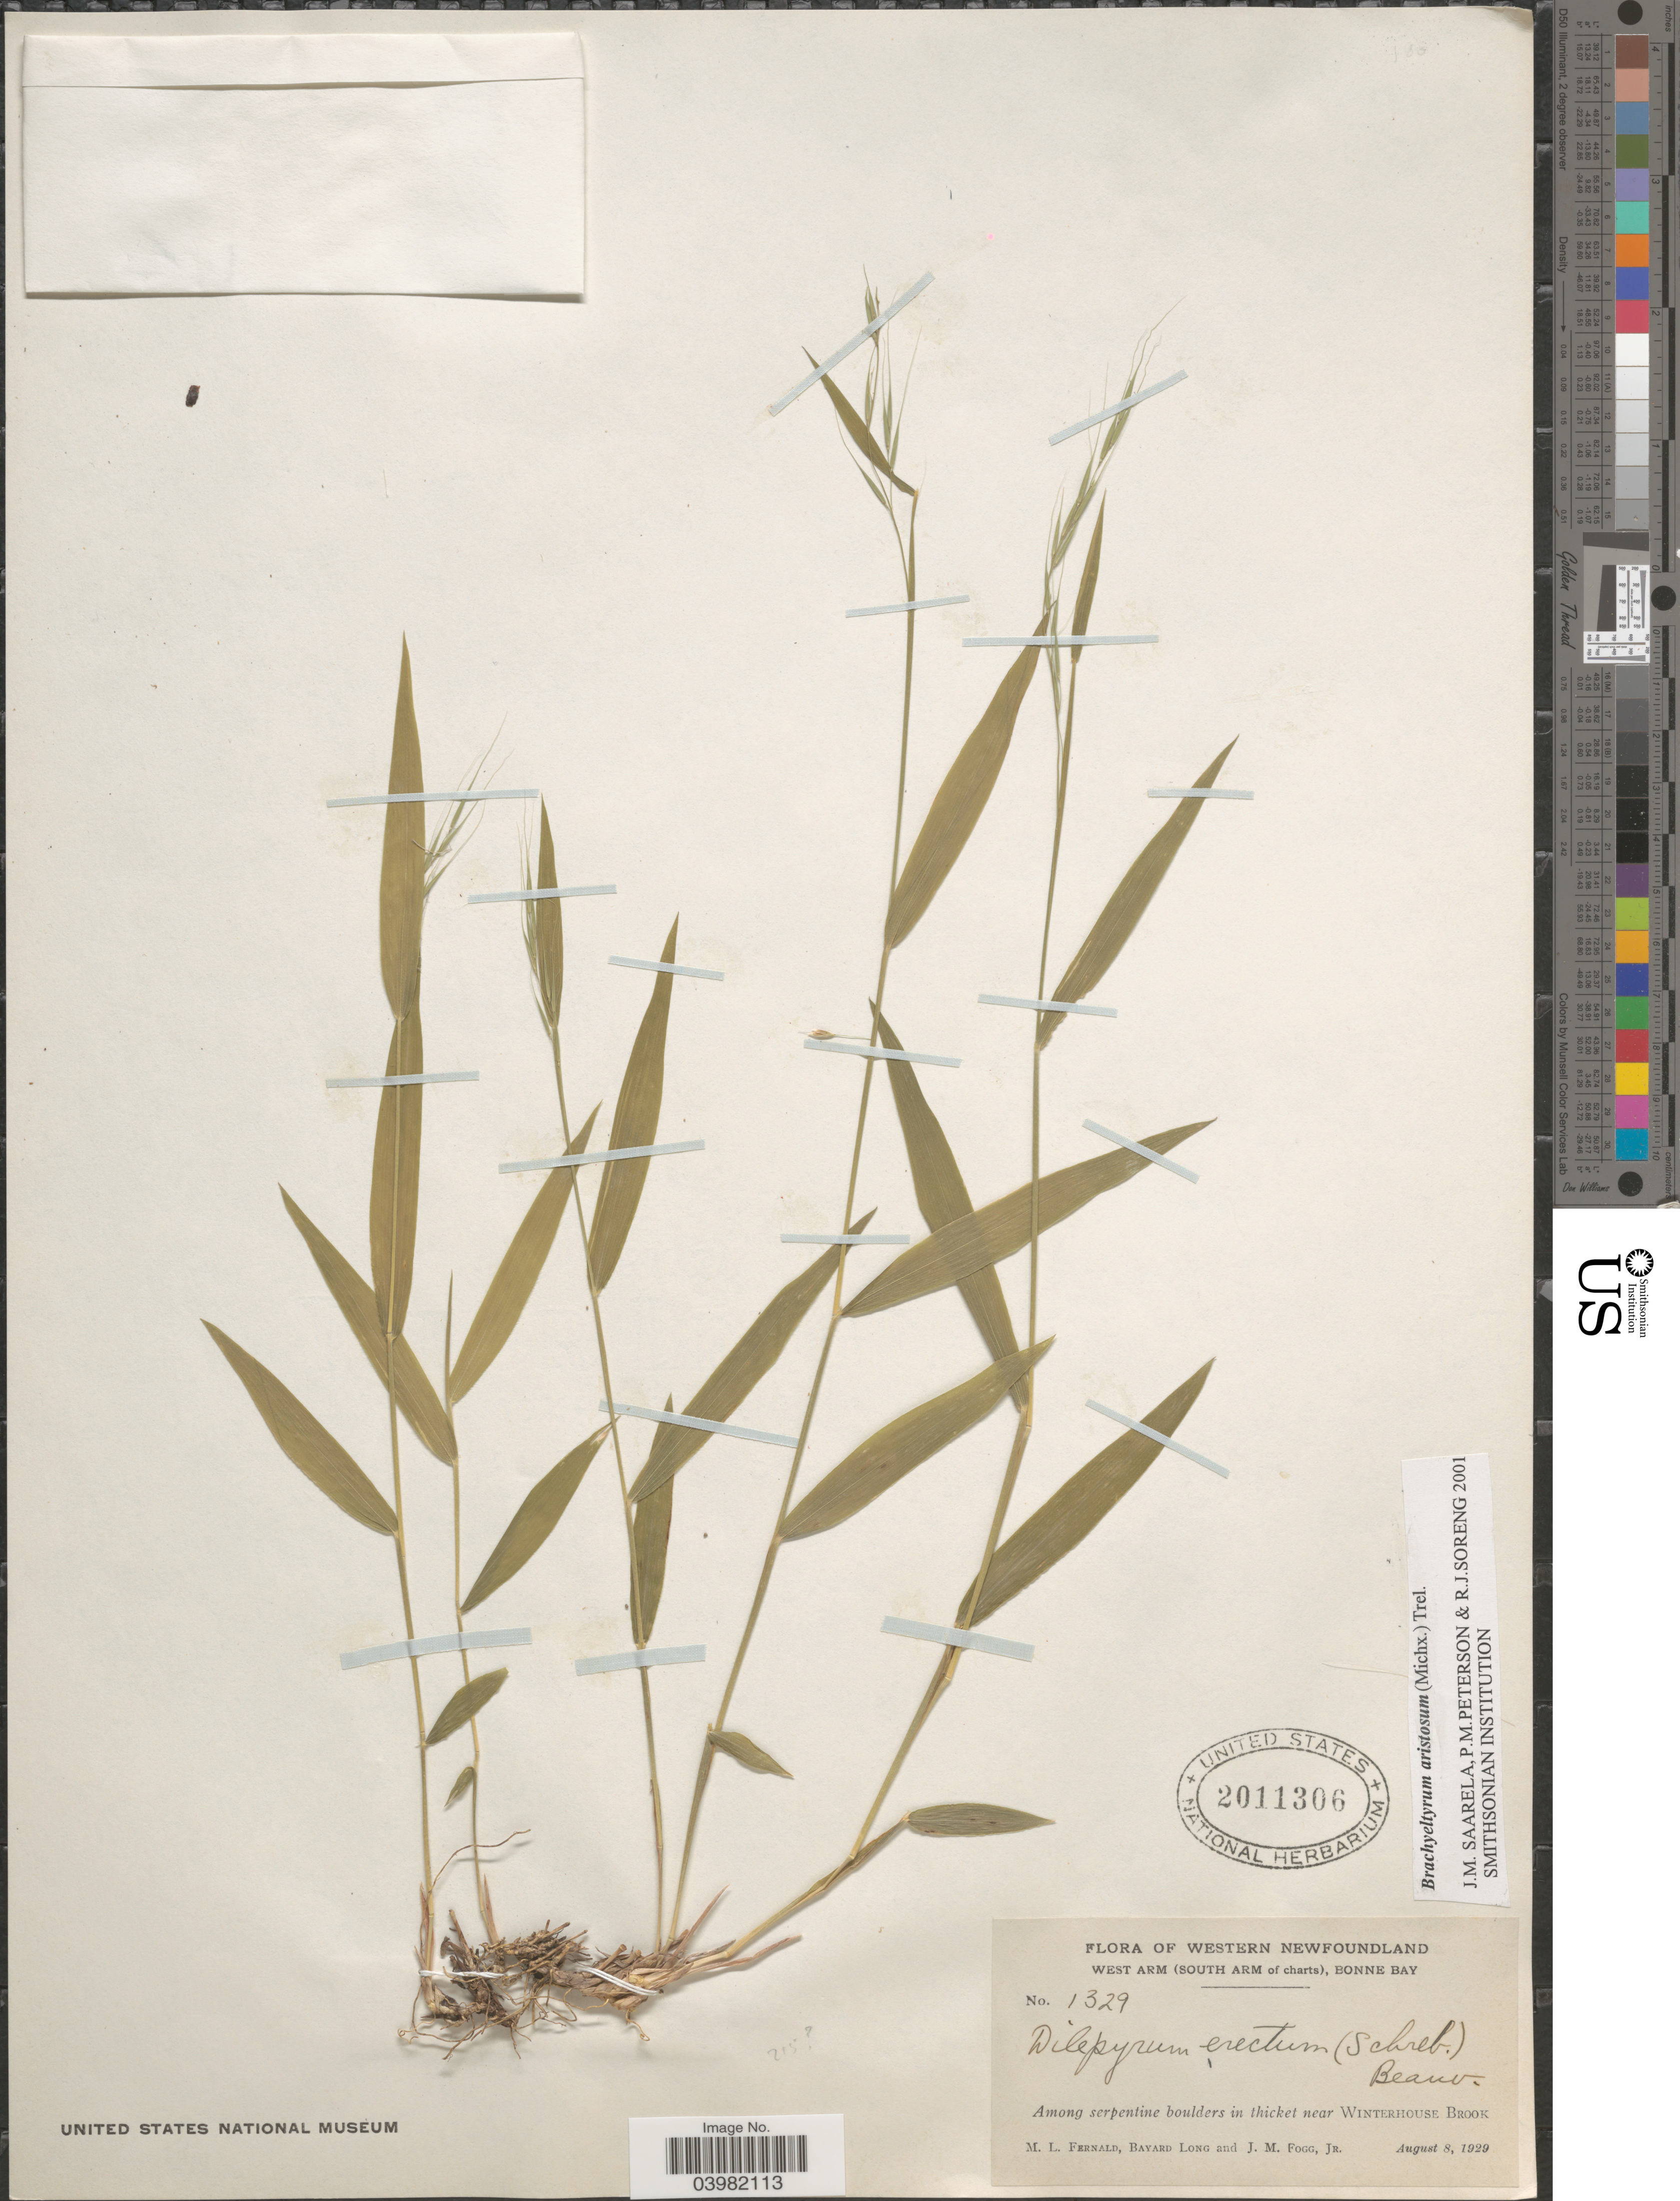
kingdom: Plantae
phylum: Tracheophyta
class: Liliopsida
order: Poales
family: Poaceae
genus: Brachyelytrum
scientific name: Brachyelytrum aristosum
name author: (Michx.) P. Beauv. ex Trel.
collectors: M. L. Fernald, B. Long & J. Fogg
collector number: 1329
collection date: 1929-08-08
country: Canada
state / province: Newfoundland and Labrador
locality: Western Newfoundland. West Arm (South Arm of charts), Bonne Bay. Near Winterhouse Brook.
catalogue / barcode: US 2011306